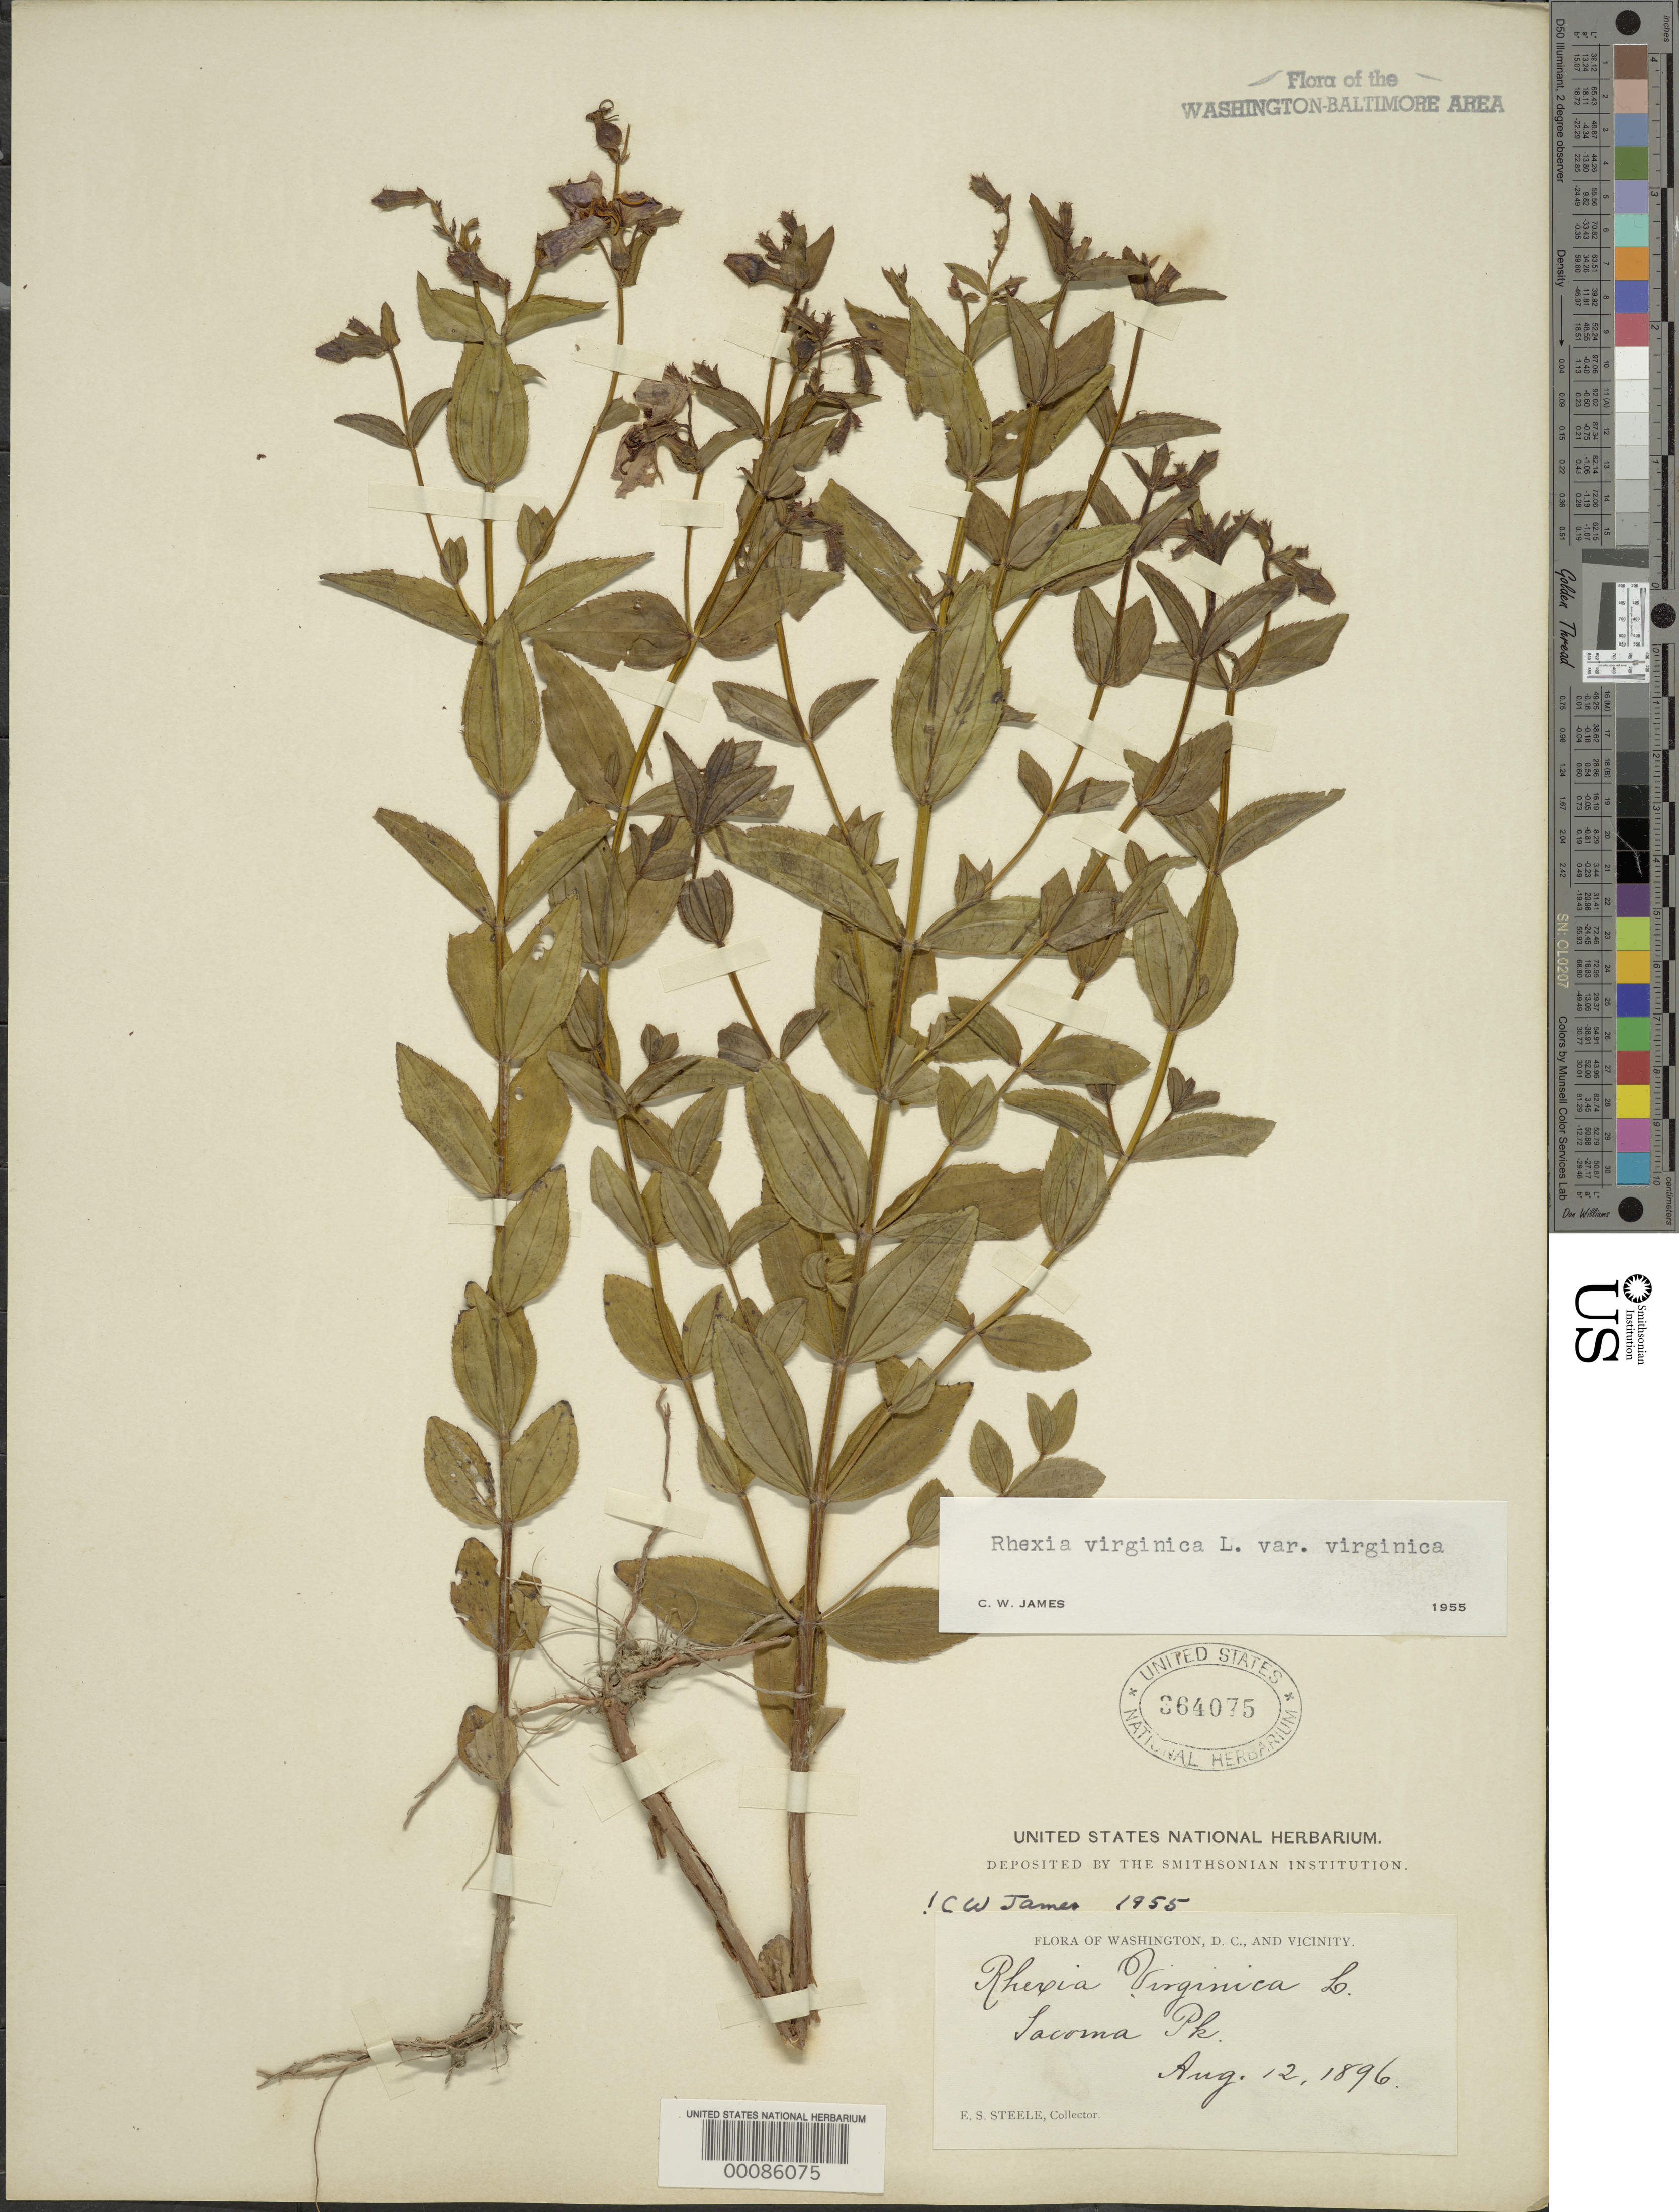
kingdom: Plantae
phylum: Tracheophyta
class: Magnoliopsida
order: Myrtales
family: Melastomataceae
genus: Rhexia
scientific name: Rhexia virginica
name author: L.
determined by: James, C. W.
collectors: E. Steele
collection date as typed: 12 Aug 1896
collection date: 1896-08-12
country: United States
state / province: District of Columbia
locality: Takoma Park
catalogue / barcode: US 364075